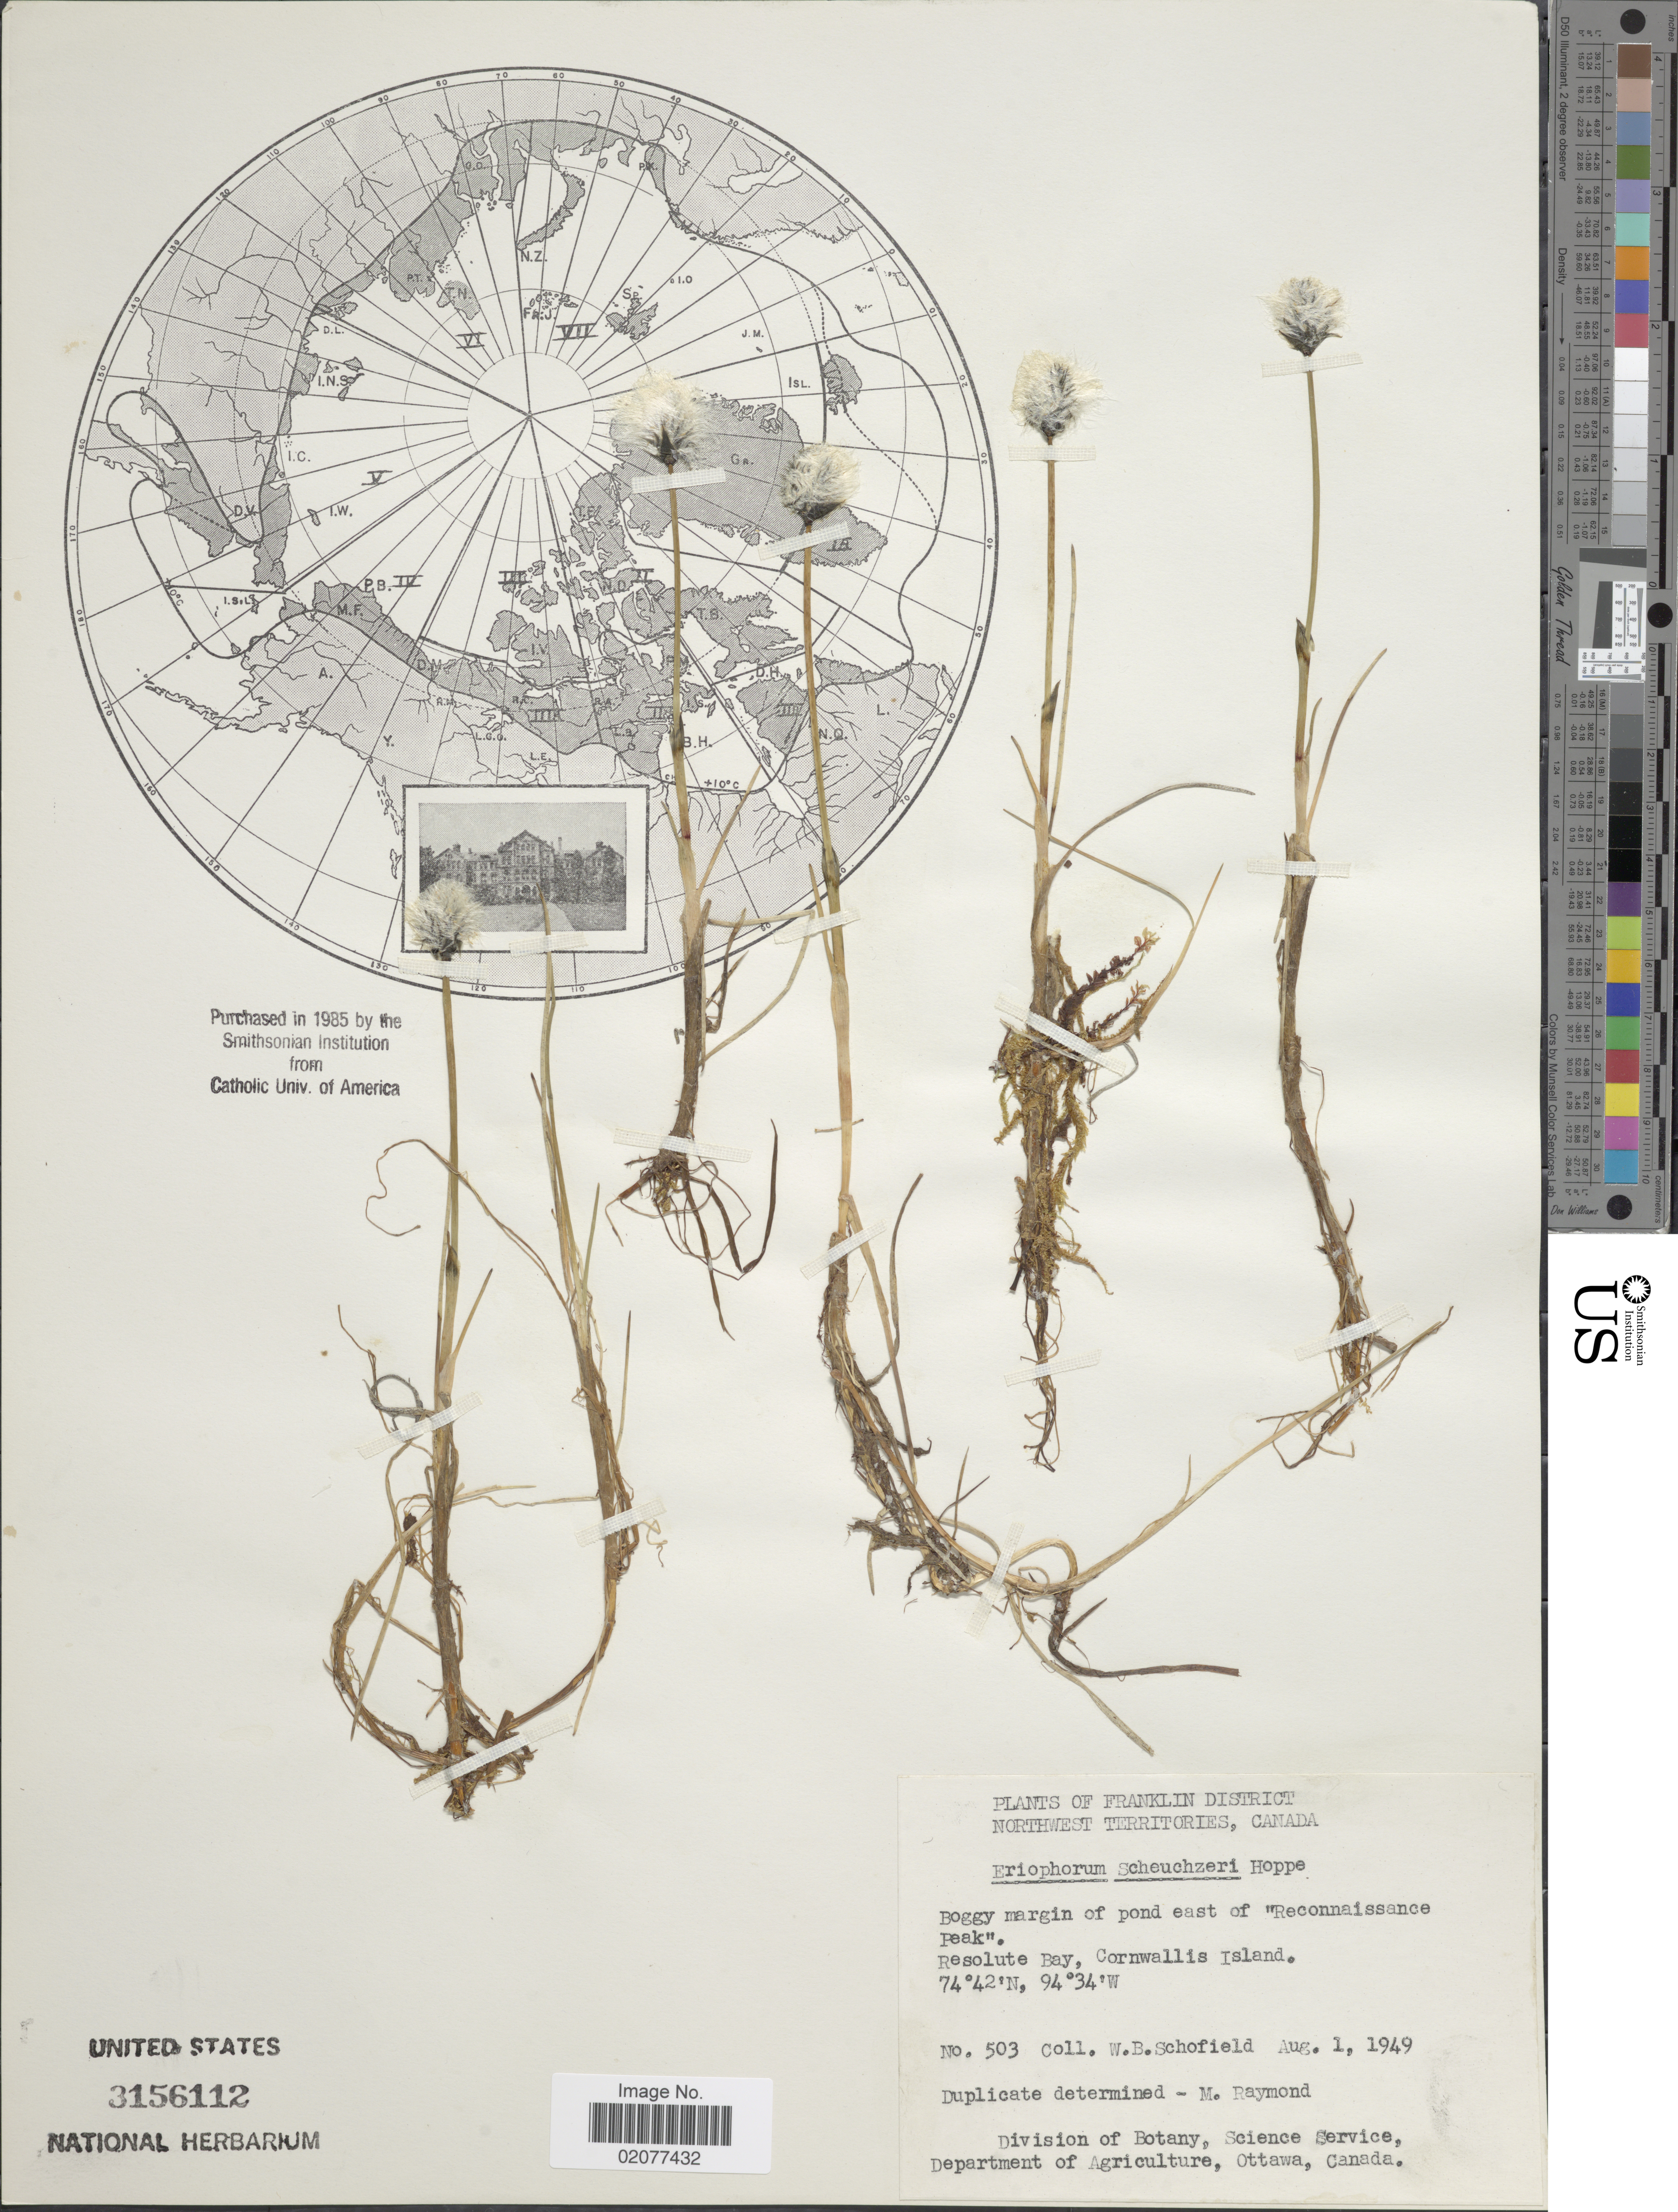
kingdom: Plantae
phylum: Tracheophyta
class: Liliopsida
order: Poales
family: Cyperaceae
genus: Eriophorum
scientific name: Eriophorum scheuchzeri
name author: Hoppe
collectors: W. Schofield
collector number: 503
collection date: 1949-08-01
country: Canada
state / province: Northwest Territories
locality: Franklin District. Northwest Territories, Canada. Boggy margin of pond east of "Reconnaissance Peak". Resolute Bay, Cornwallis Island.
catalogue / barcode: US 3156112